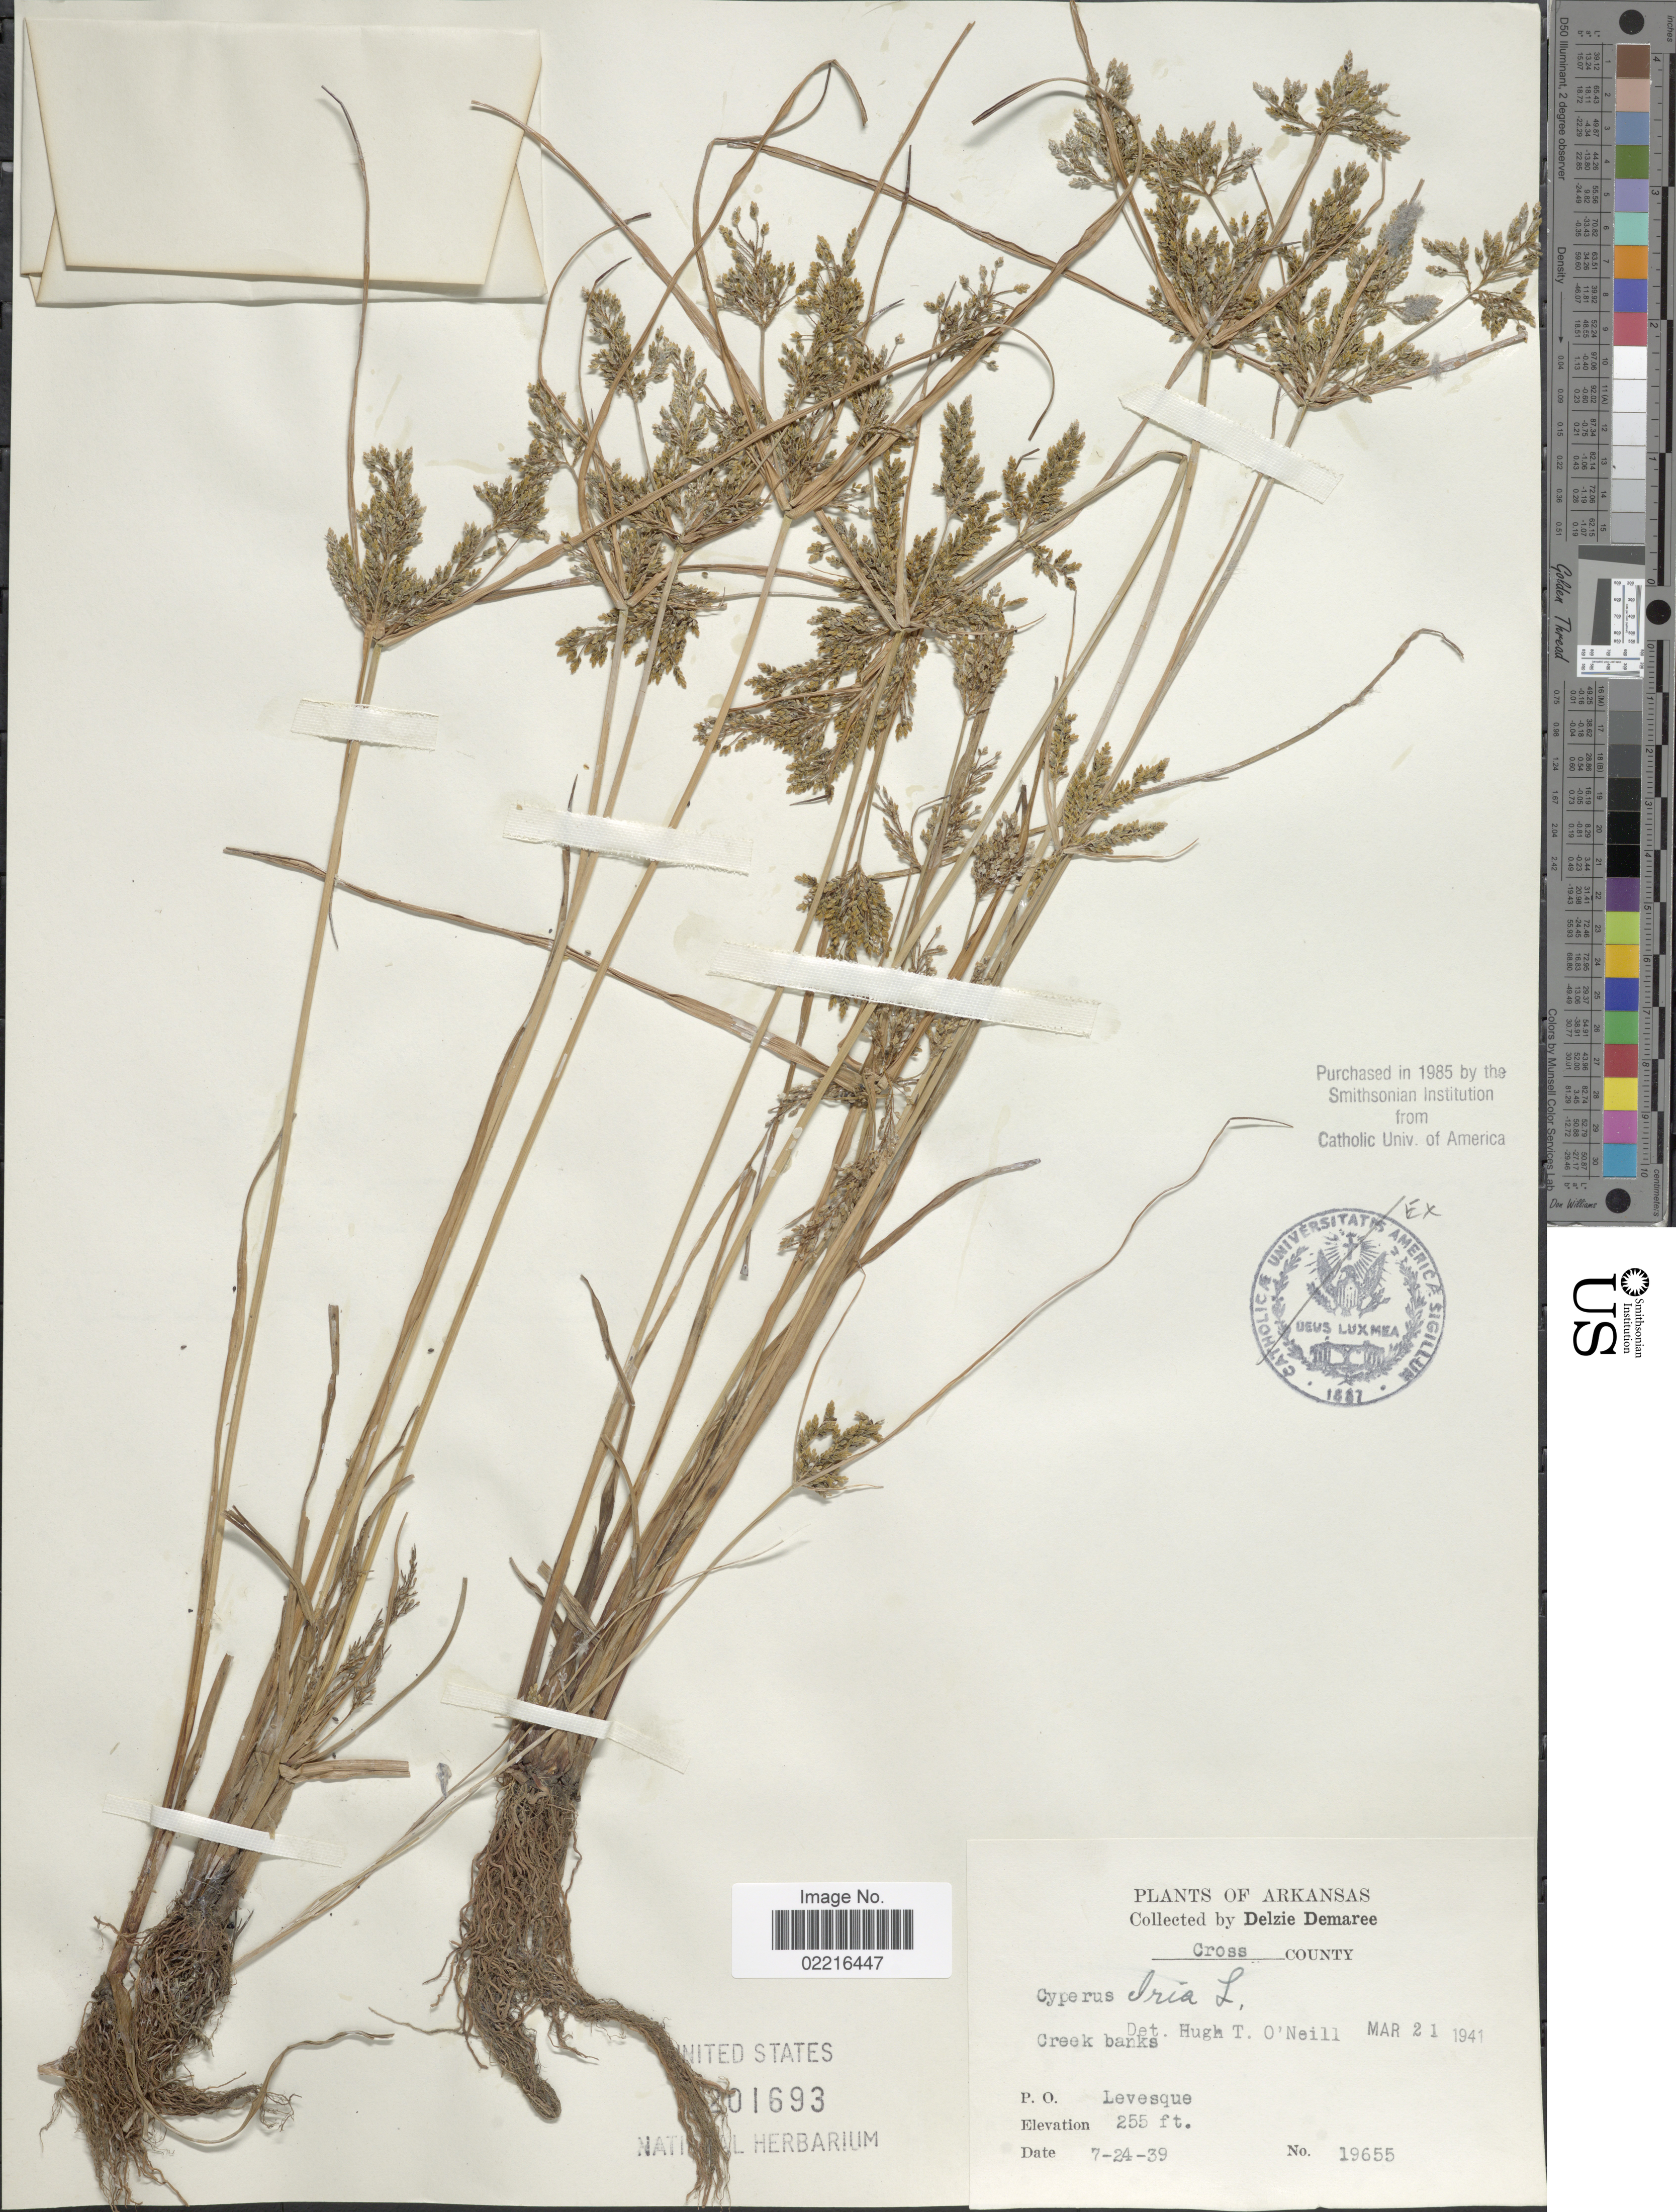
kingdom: Plantae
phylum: Tracheophyta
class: Liliopsida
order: Poales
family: Cyperaceae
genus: Cyperus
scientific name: Cyperus iria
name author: L.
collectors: D. Demaree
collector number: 19655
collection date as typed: Transcribed d/m/y: 24/7/39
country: United States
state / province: Arkansas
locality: Cross County, P.O. Levesque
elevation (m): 78